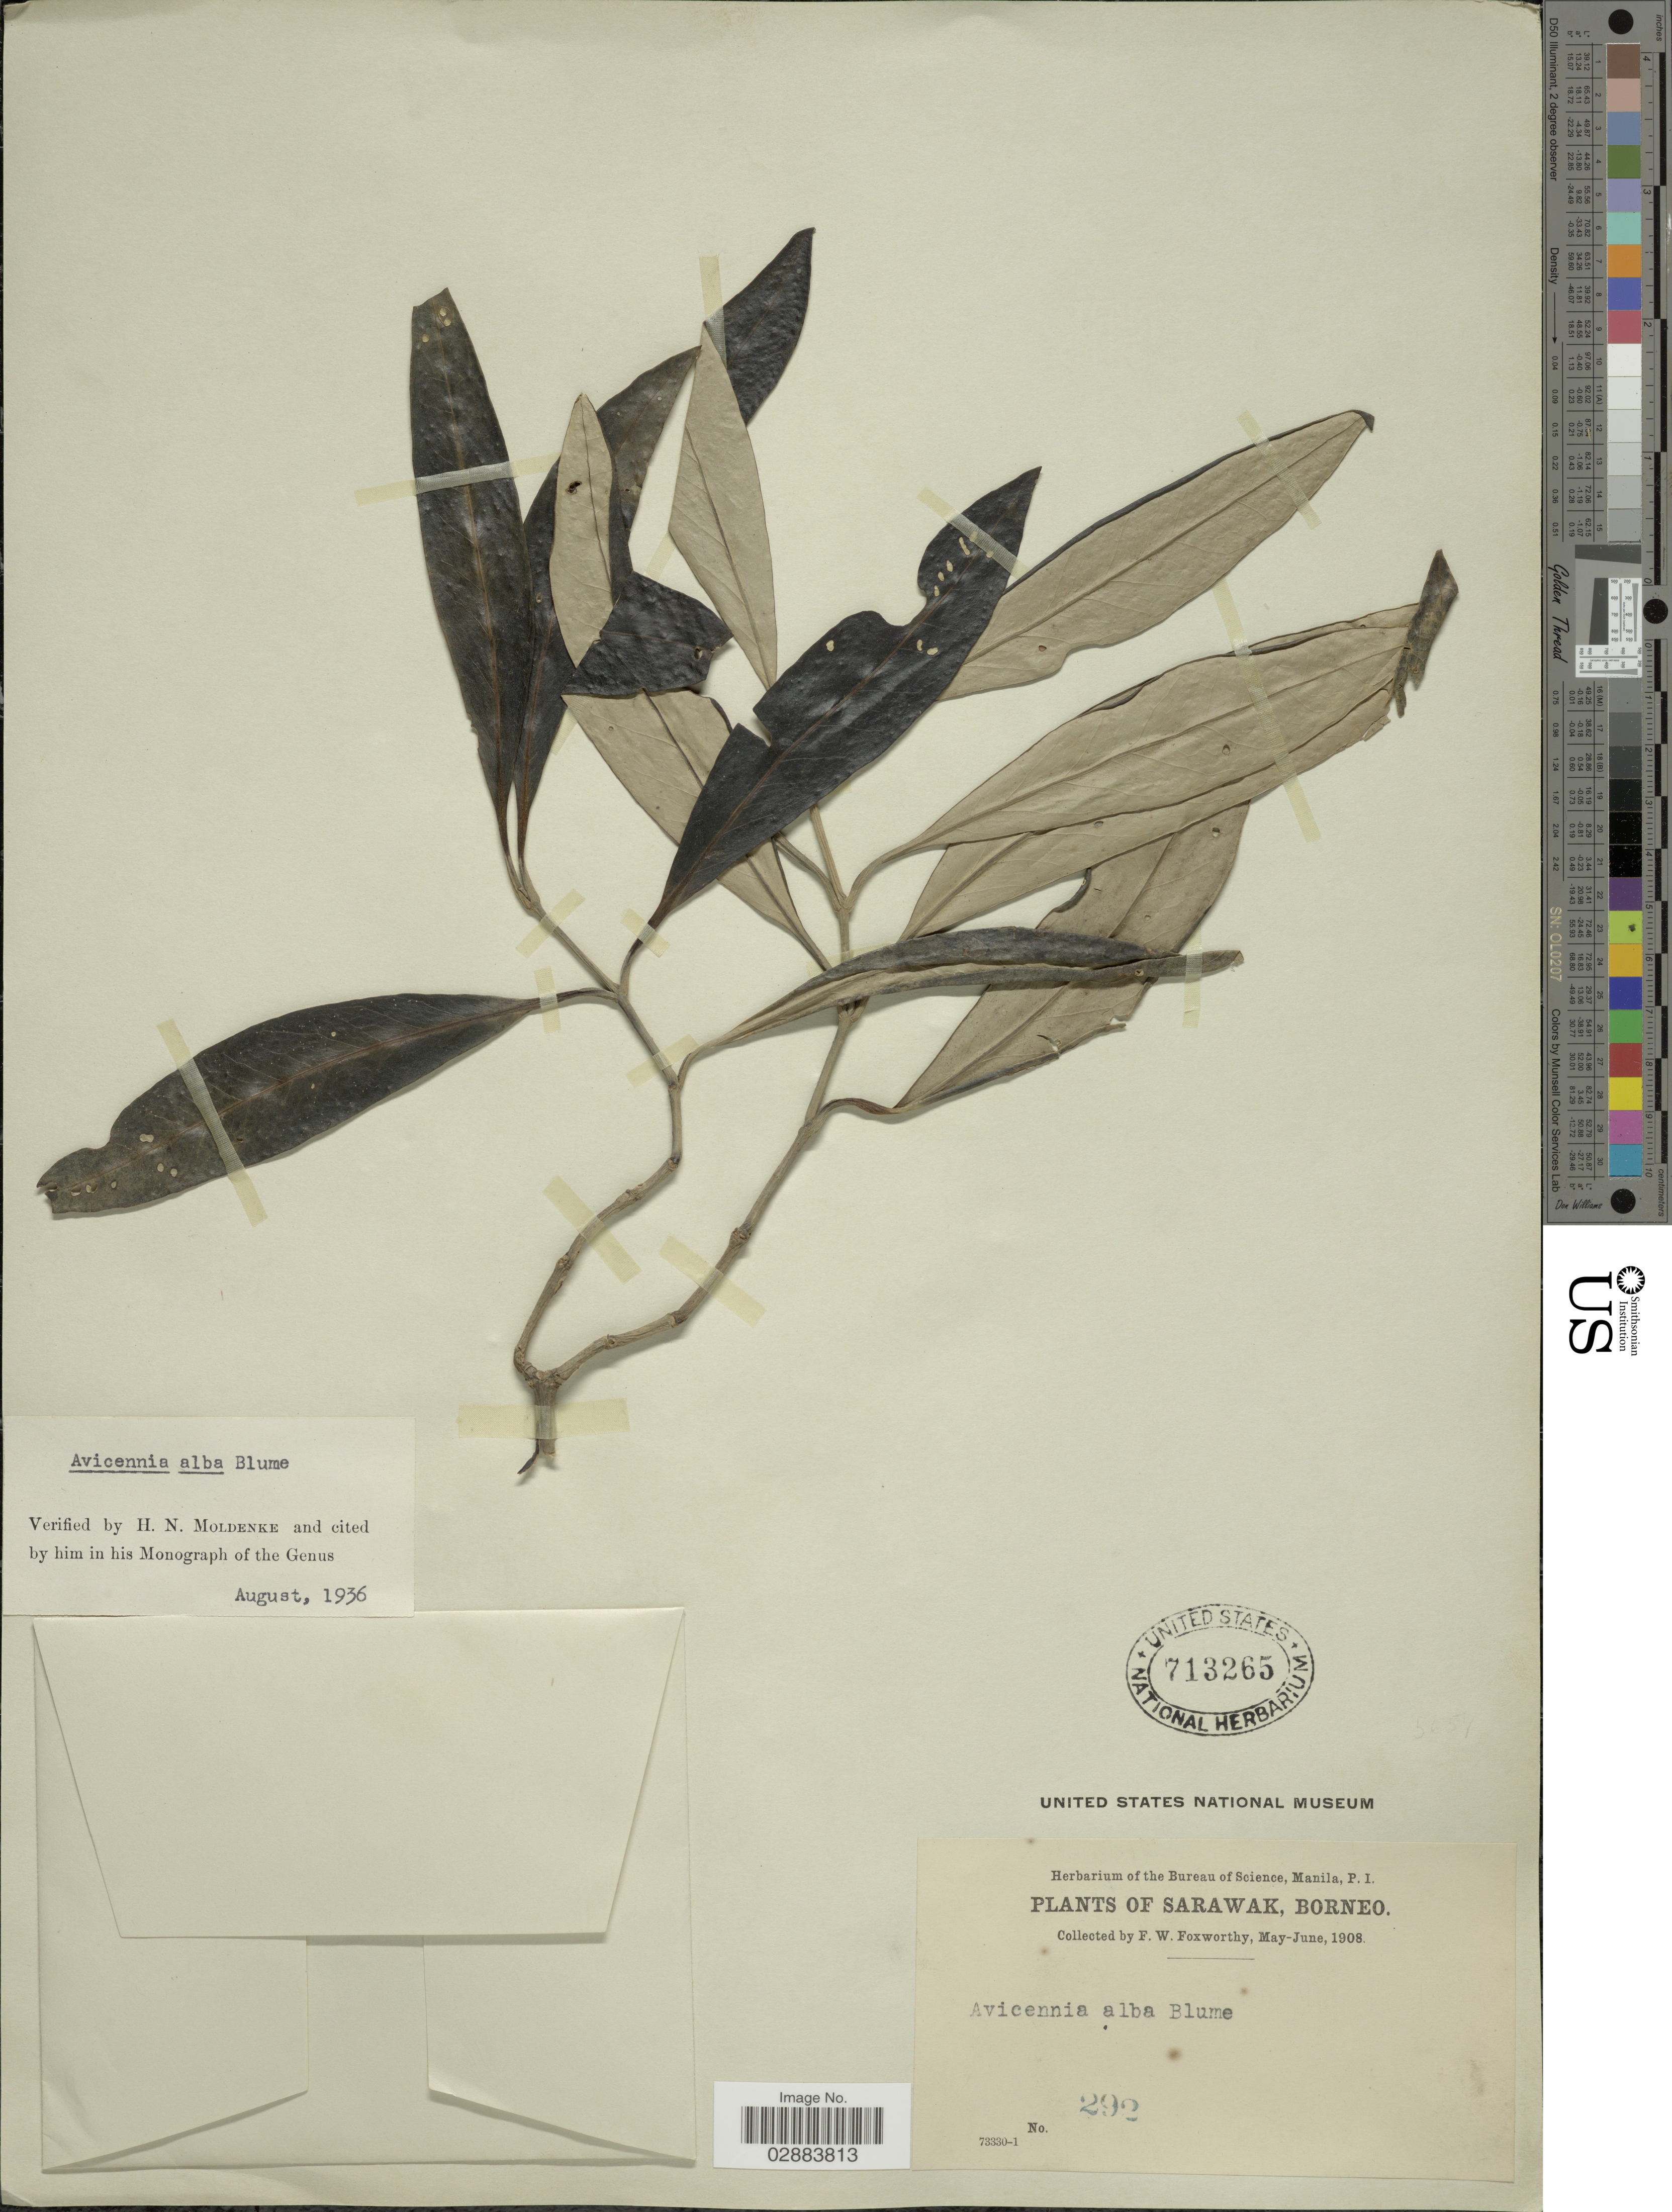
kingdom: Plantae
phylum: Tracheophyta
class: Magnoliopsida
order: Lamiales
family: Acanthaceae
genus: Avicennia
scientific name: Avicennia alba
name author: Blume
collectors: F. W. Foxworthy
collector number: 292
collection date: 1908-05/1908-06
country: Malaysia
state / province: Sarawak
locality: Borneo.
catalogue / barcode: US 713265